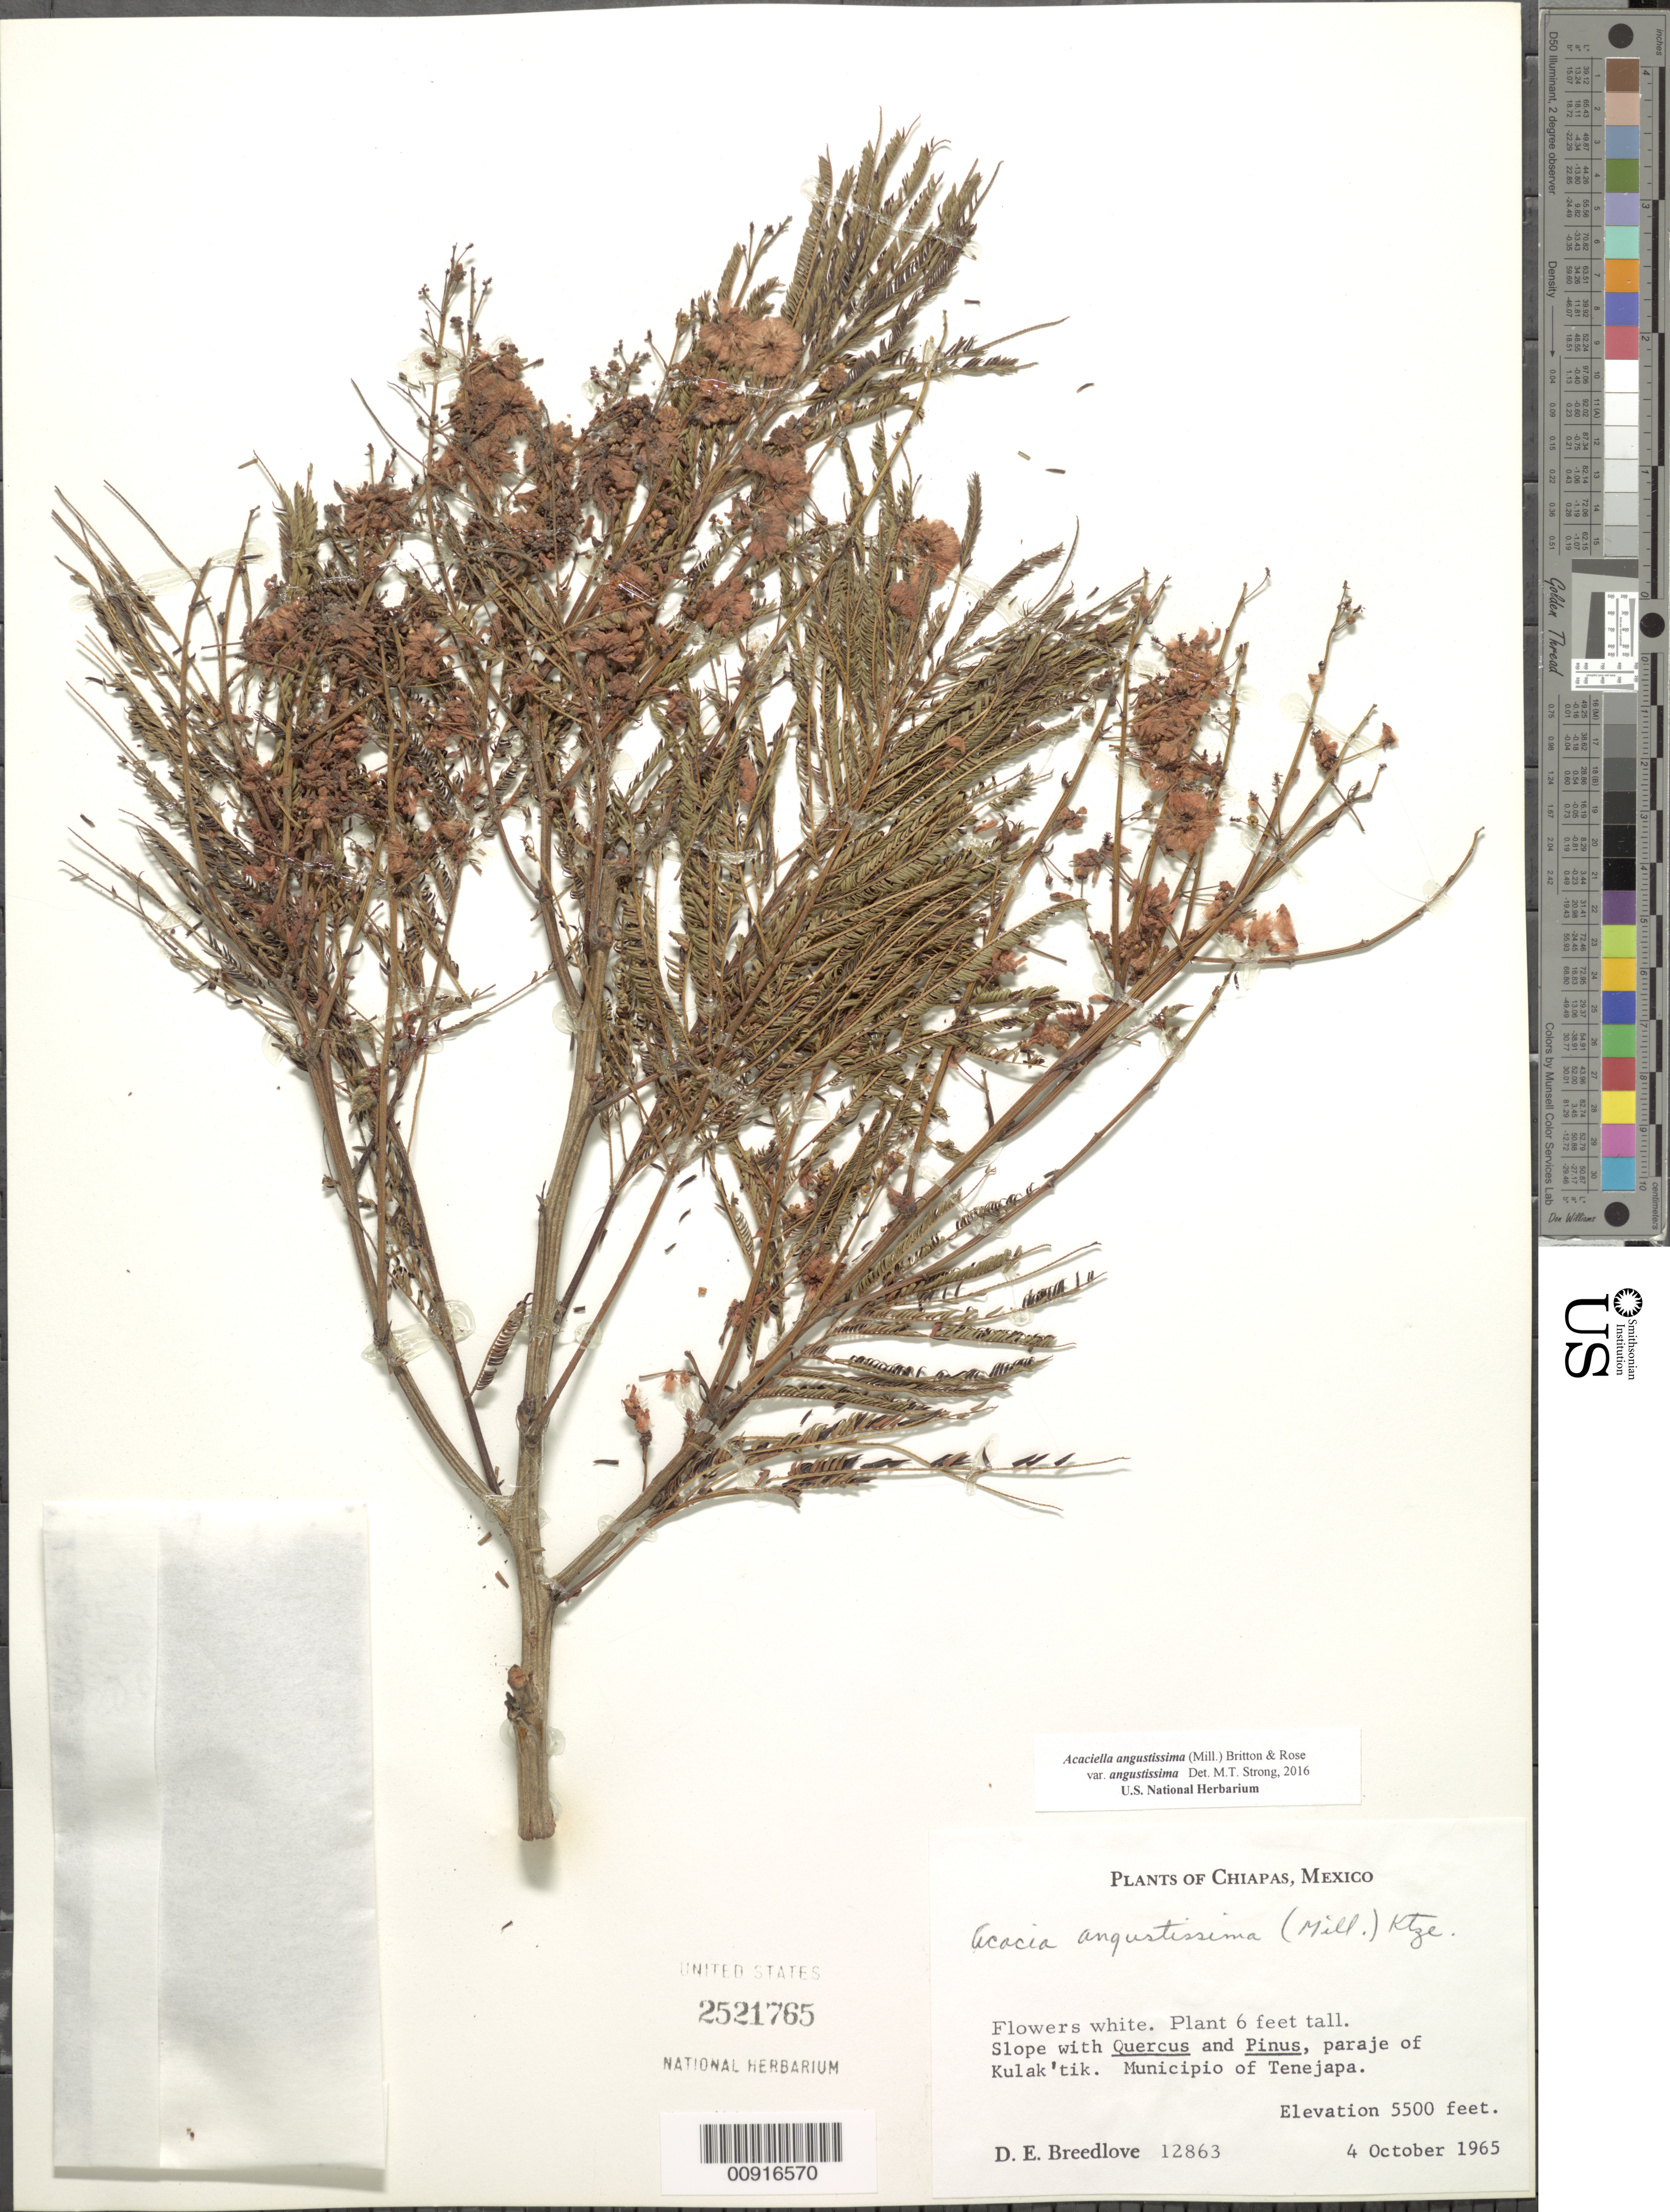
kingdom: Plantae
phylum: Tracheophyta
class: Magnoliopsida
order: Fabales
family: Fabaceae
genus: Acaciella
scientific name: Acaciella angustissima var. angustissima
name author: (Mill.) Britton & Rose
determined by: Strong, M. T., (US), Smithsonian Institution - National Museum of Natural History (UNITED STATES)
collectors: D. E. Breedlove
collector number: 12863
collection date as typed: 04 Oct 1965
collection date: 1965-10-04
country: Mexico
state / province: Chiapas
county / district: Tenejapa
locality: Paraje Kulak'tik. Municipio of Tenejapa, Chiapas.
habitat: Slope with Quercus and Pinus.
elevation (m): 1676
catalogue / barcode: US 2521765